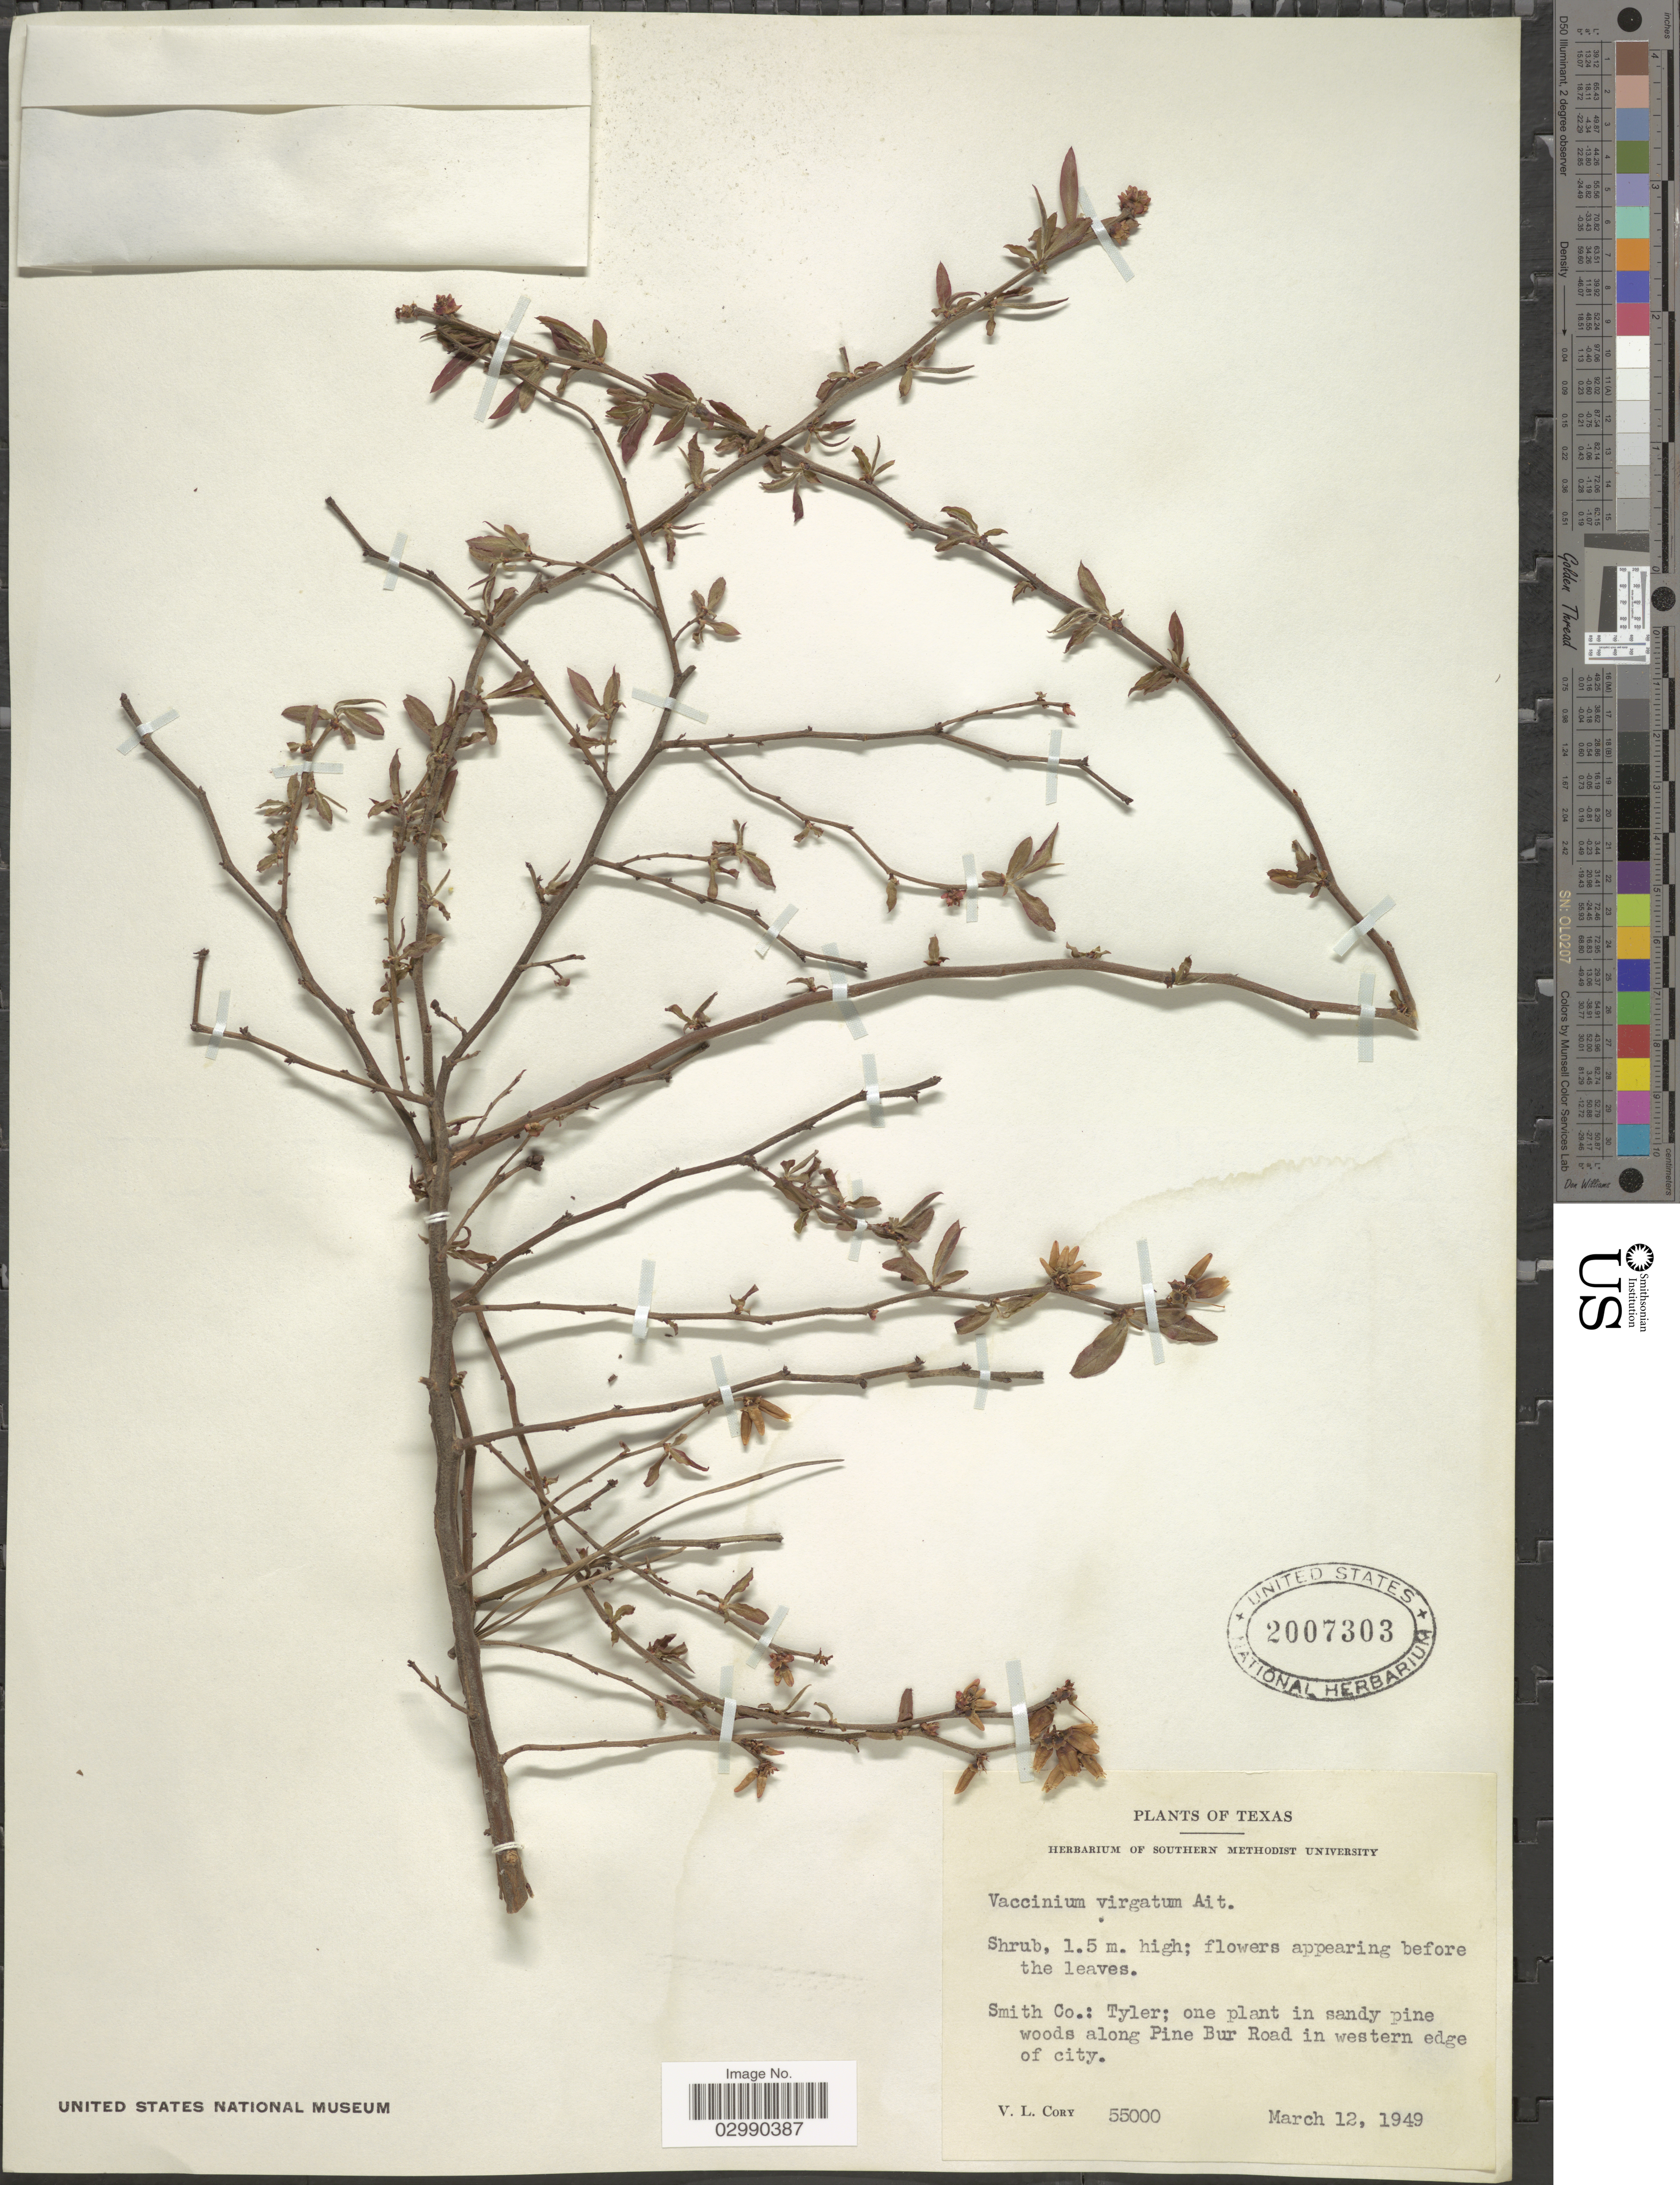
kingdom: Plantae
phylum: Tracheophyta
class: Magnoliopsida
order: Ericales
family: Ericaceae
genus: Vaccinium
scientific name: Vaccinium virgatum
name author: Aiton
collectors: V. Cory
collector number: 55000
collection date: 1949-03-12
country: United States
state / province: Texas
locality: Smith Co.: Tyler, one plant in sandy pine woods along Pine Bur Road in western edge of city.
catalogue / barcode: US 2007303